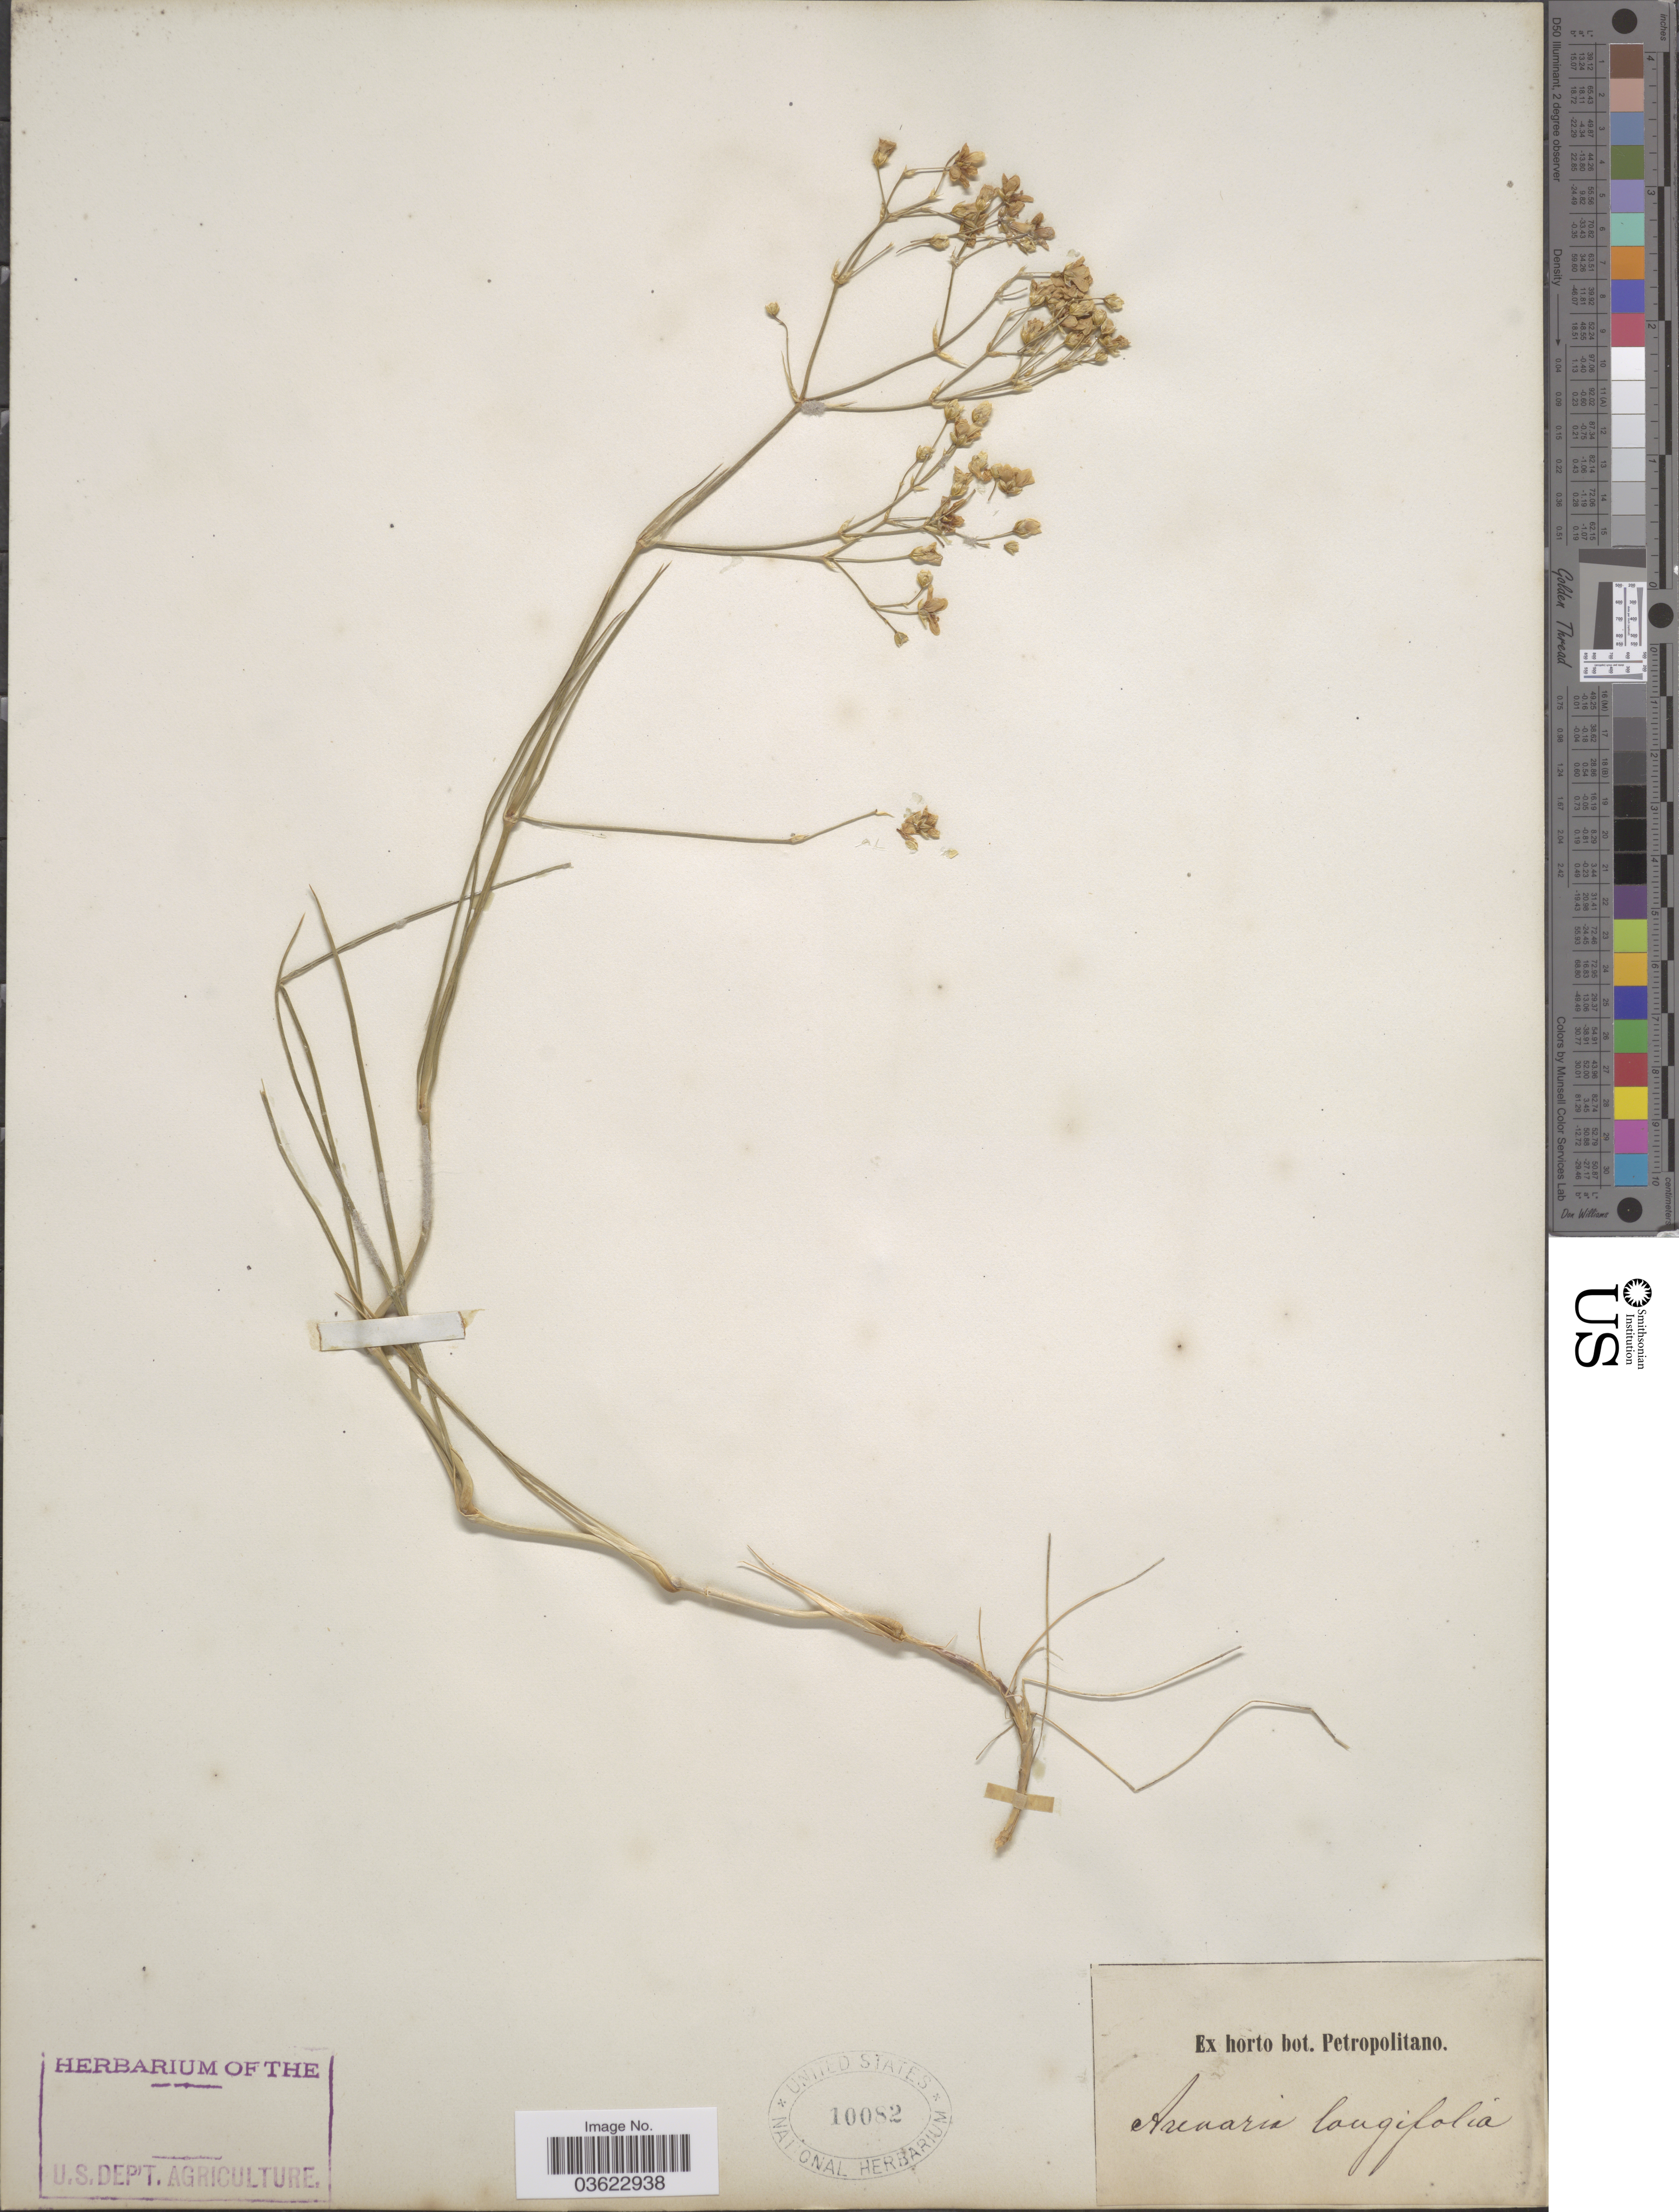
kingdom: Plantae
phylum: Tracheophyta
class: Magnoliopsida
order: Caryophyllales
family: Caryophyllaceae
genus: Eremogone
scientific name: Eremogone longifolia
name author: (M. Bieb.) Fenzl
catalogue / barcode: US 10082